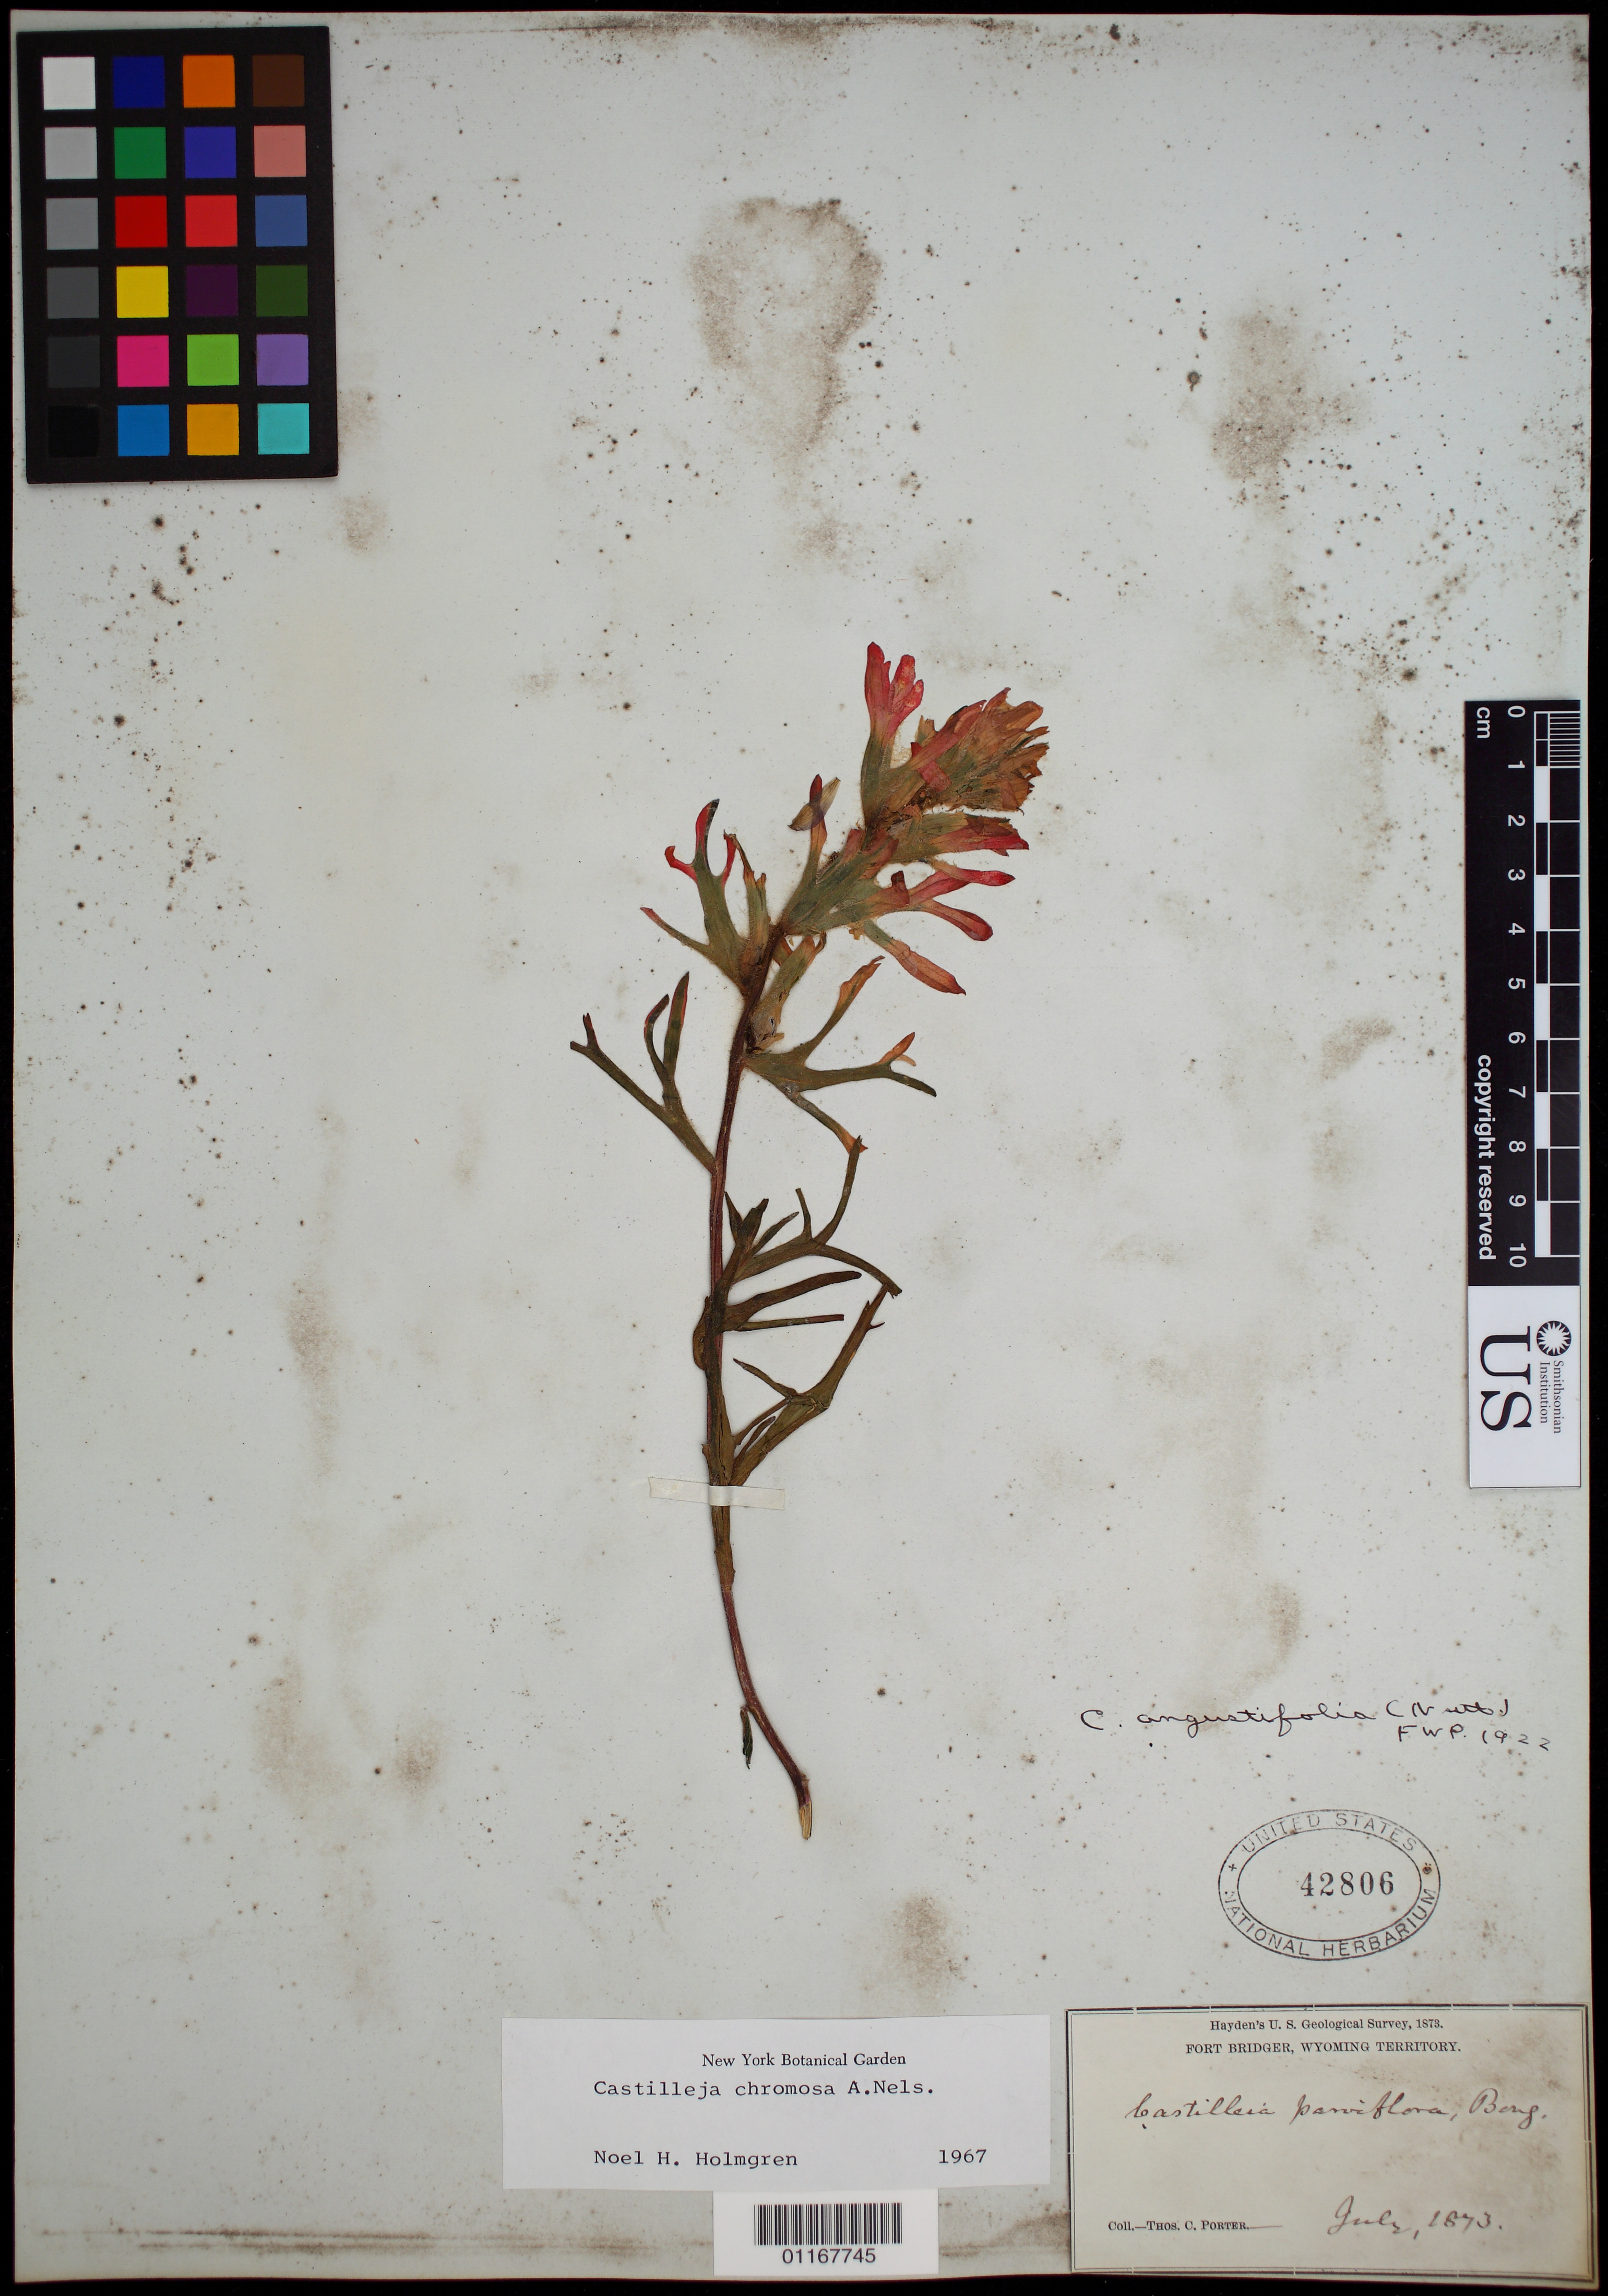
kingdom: Plantae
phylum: Tracheophyta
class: Magnoliopsida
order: Lamiales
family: Orobanchaceae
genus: Castilleja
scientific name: Castilleja chromosa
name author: A. Nelson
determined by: Holmgren, N. H., (NY), New York Botanical Garden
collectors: T. C. Porter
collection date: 1873-07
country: United States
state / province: Wyoming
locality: Fort Bridger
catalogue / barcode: US 42806